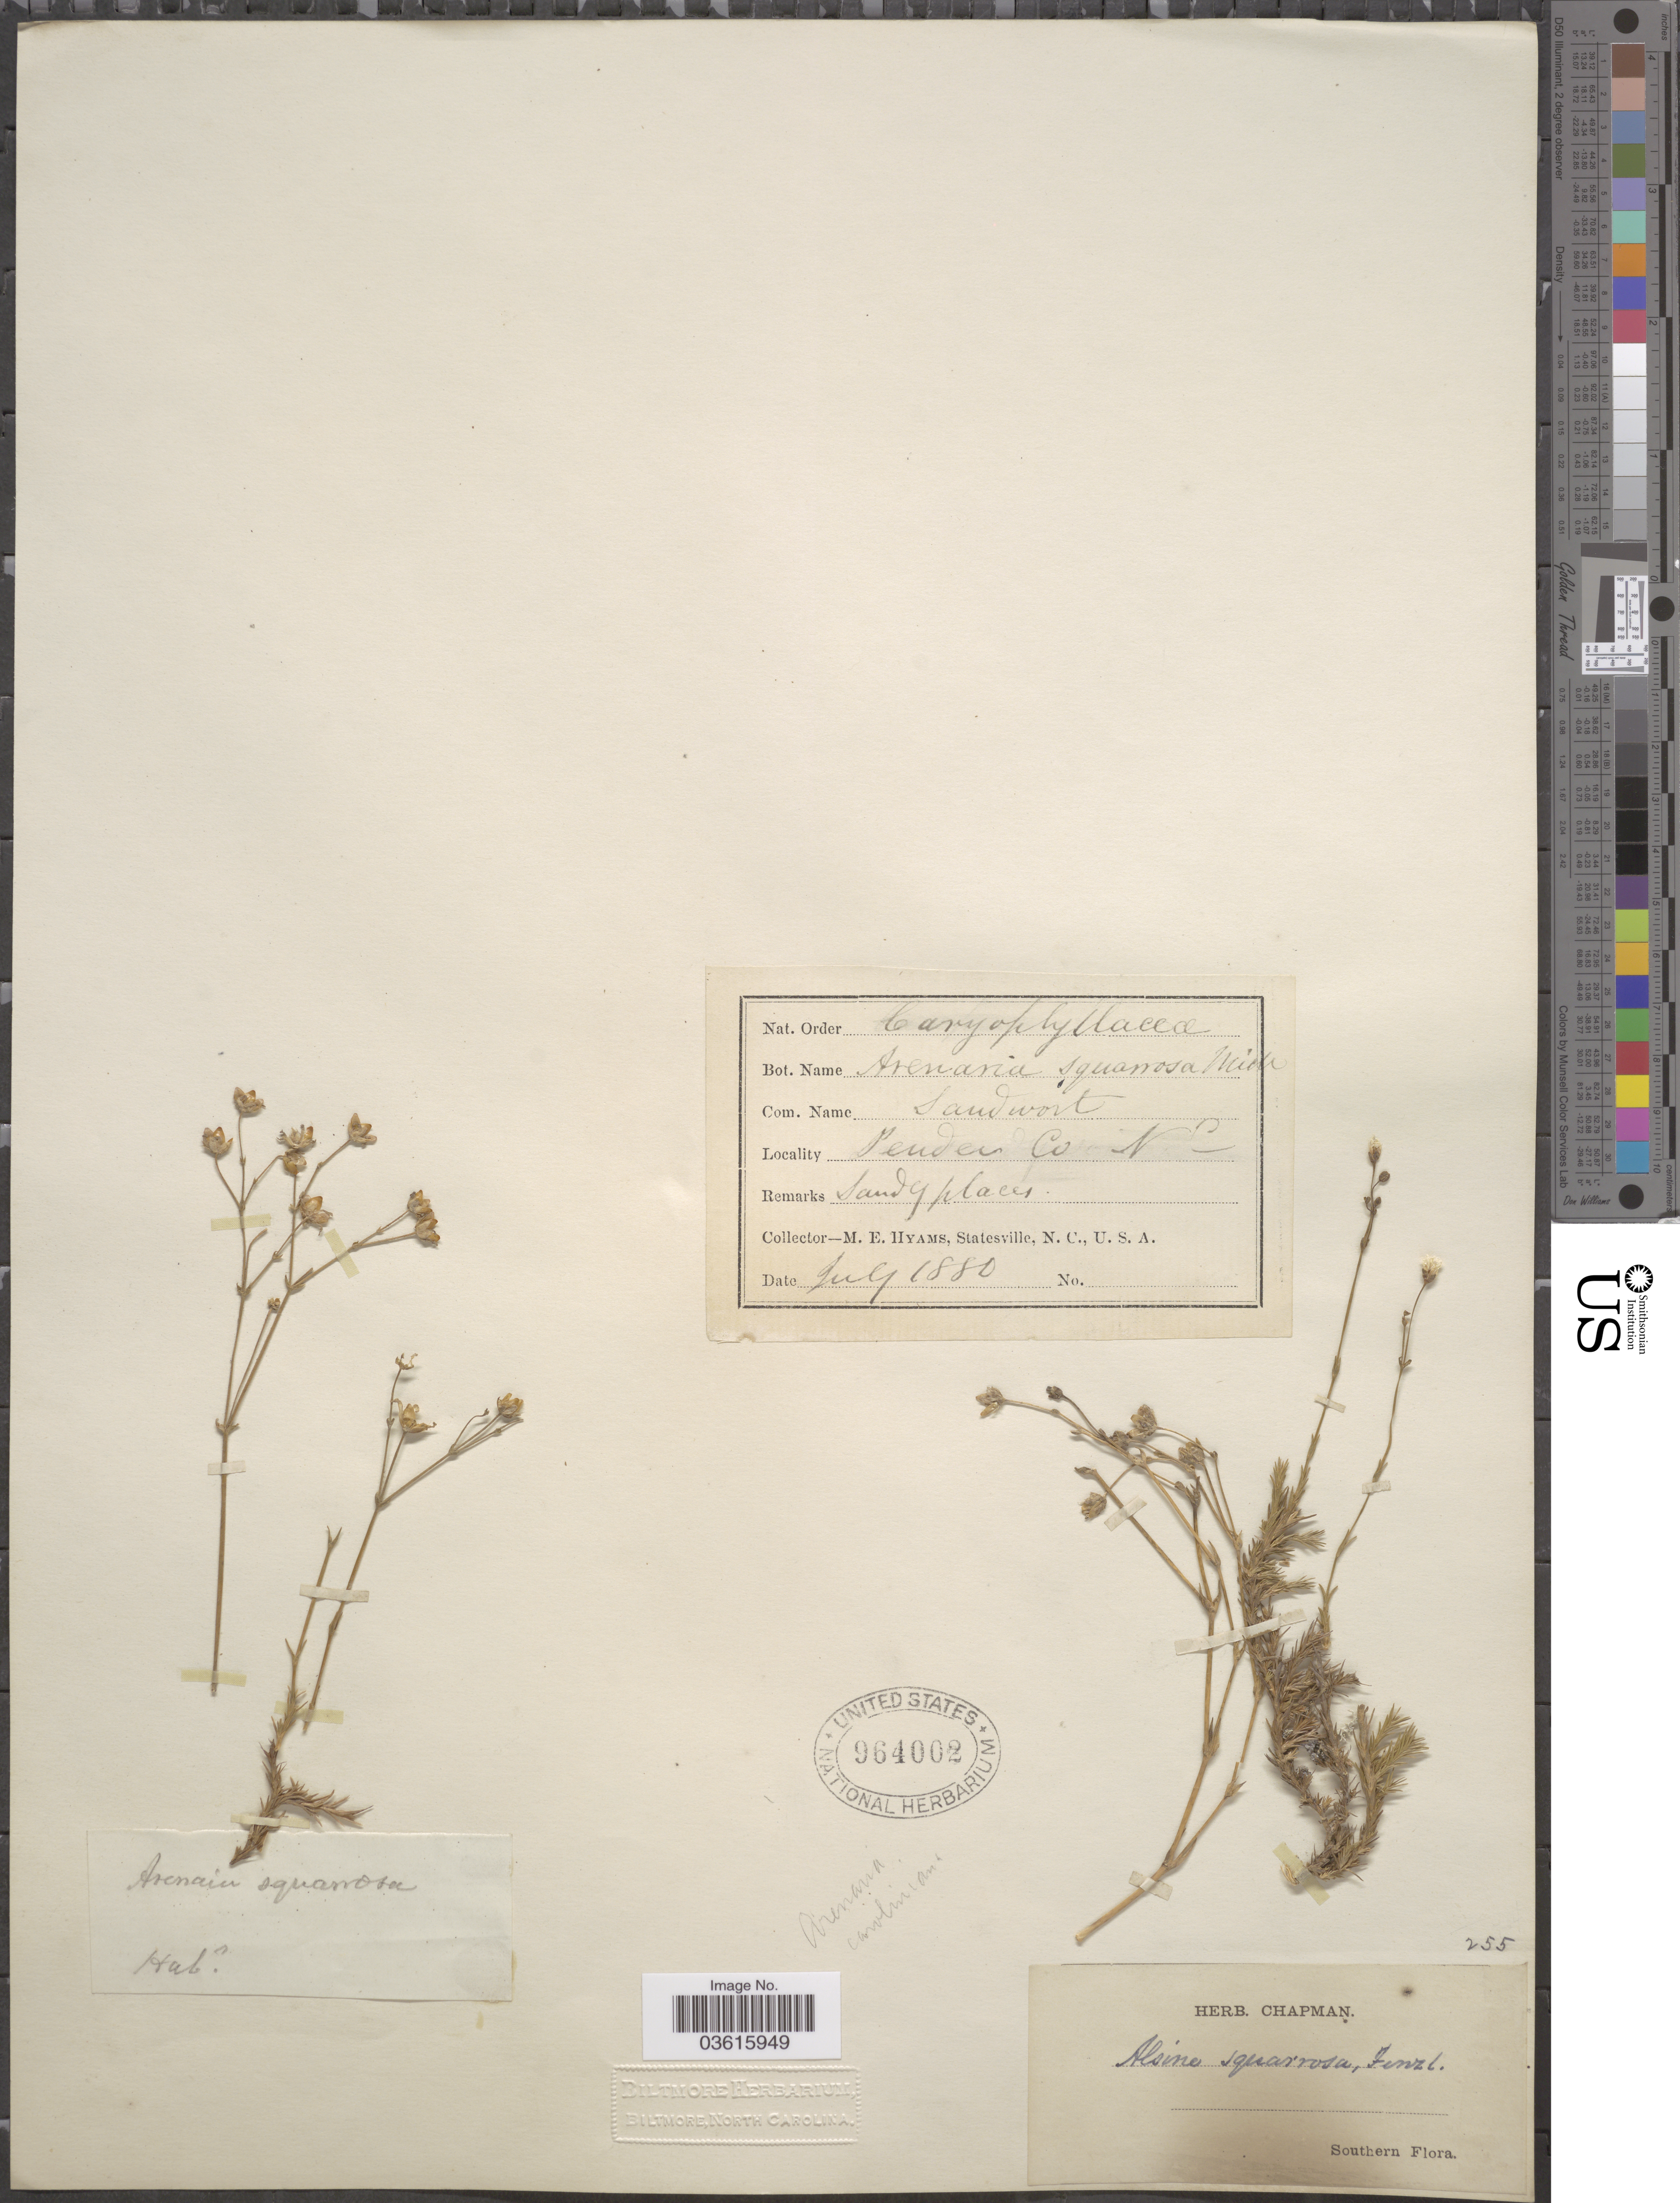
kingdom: Plantae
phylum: Tracheophyta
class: Magnoliopsida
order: Caryophyllales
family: Caryophyllaceae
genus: Minuartia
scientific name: Minuartia caroliniana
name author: (Walter) Mattf.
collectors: ex herb. Chapman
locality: Southern.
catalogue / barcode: US 964002-2